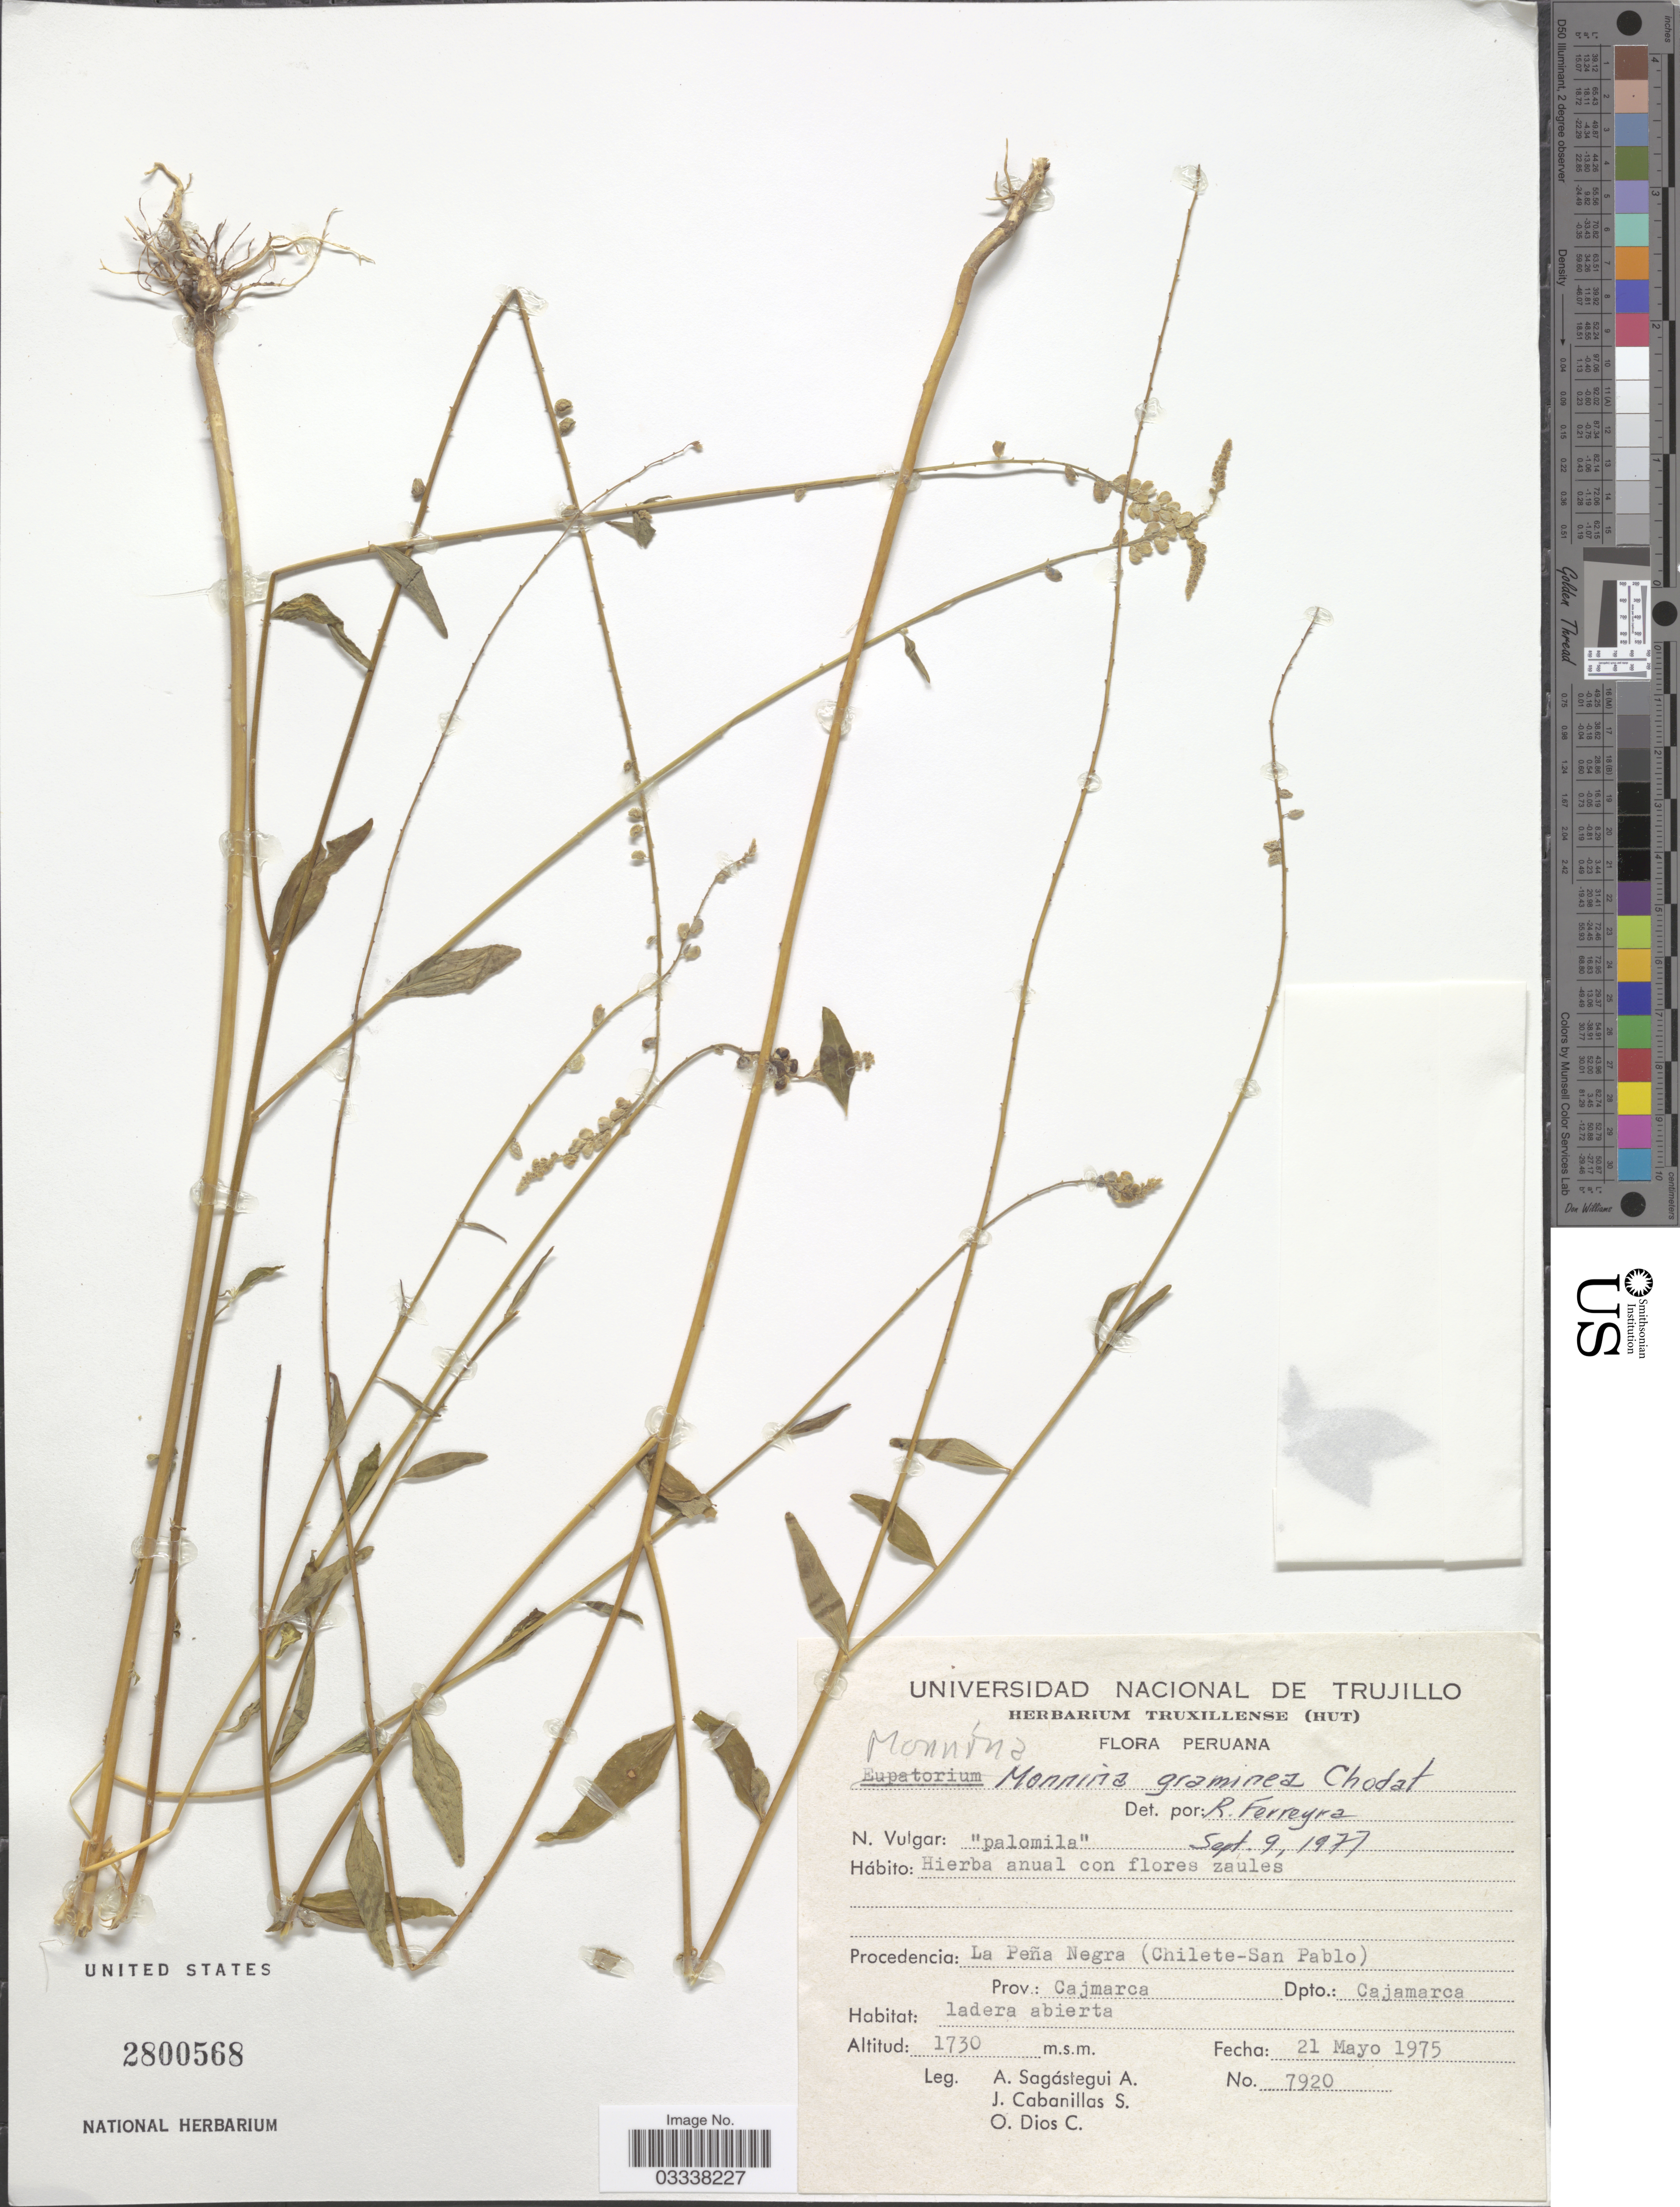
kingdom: Plantae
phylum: Tracheophyta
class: Magnoliopsida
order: Fabales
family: Polygalaceae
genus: Monnina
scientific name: Monnina graminea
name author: Chodat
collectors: A. Sagástegui A., J. Cabanillas S. & O. Dios C.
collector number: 7920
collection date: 1975-05-21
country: Peru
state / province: Cajamarca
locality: La Peña Negra (Chilete-San Pablo). Prov.: Cajmarca Dpto.: Cajamarca.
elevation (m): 1730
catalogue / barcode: US 2800568